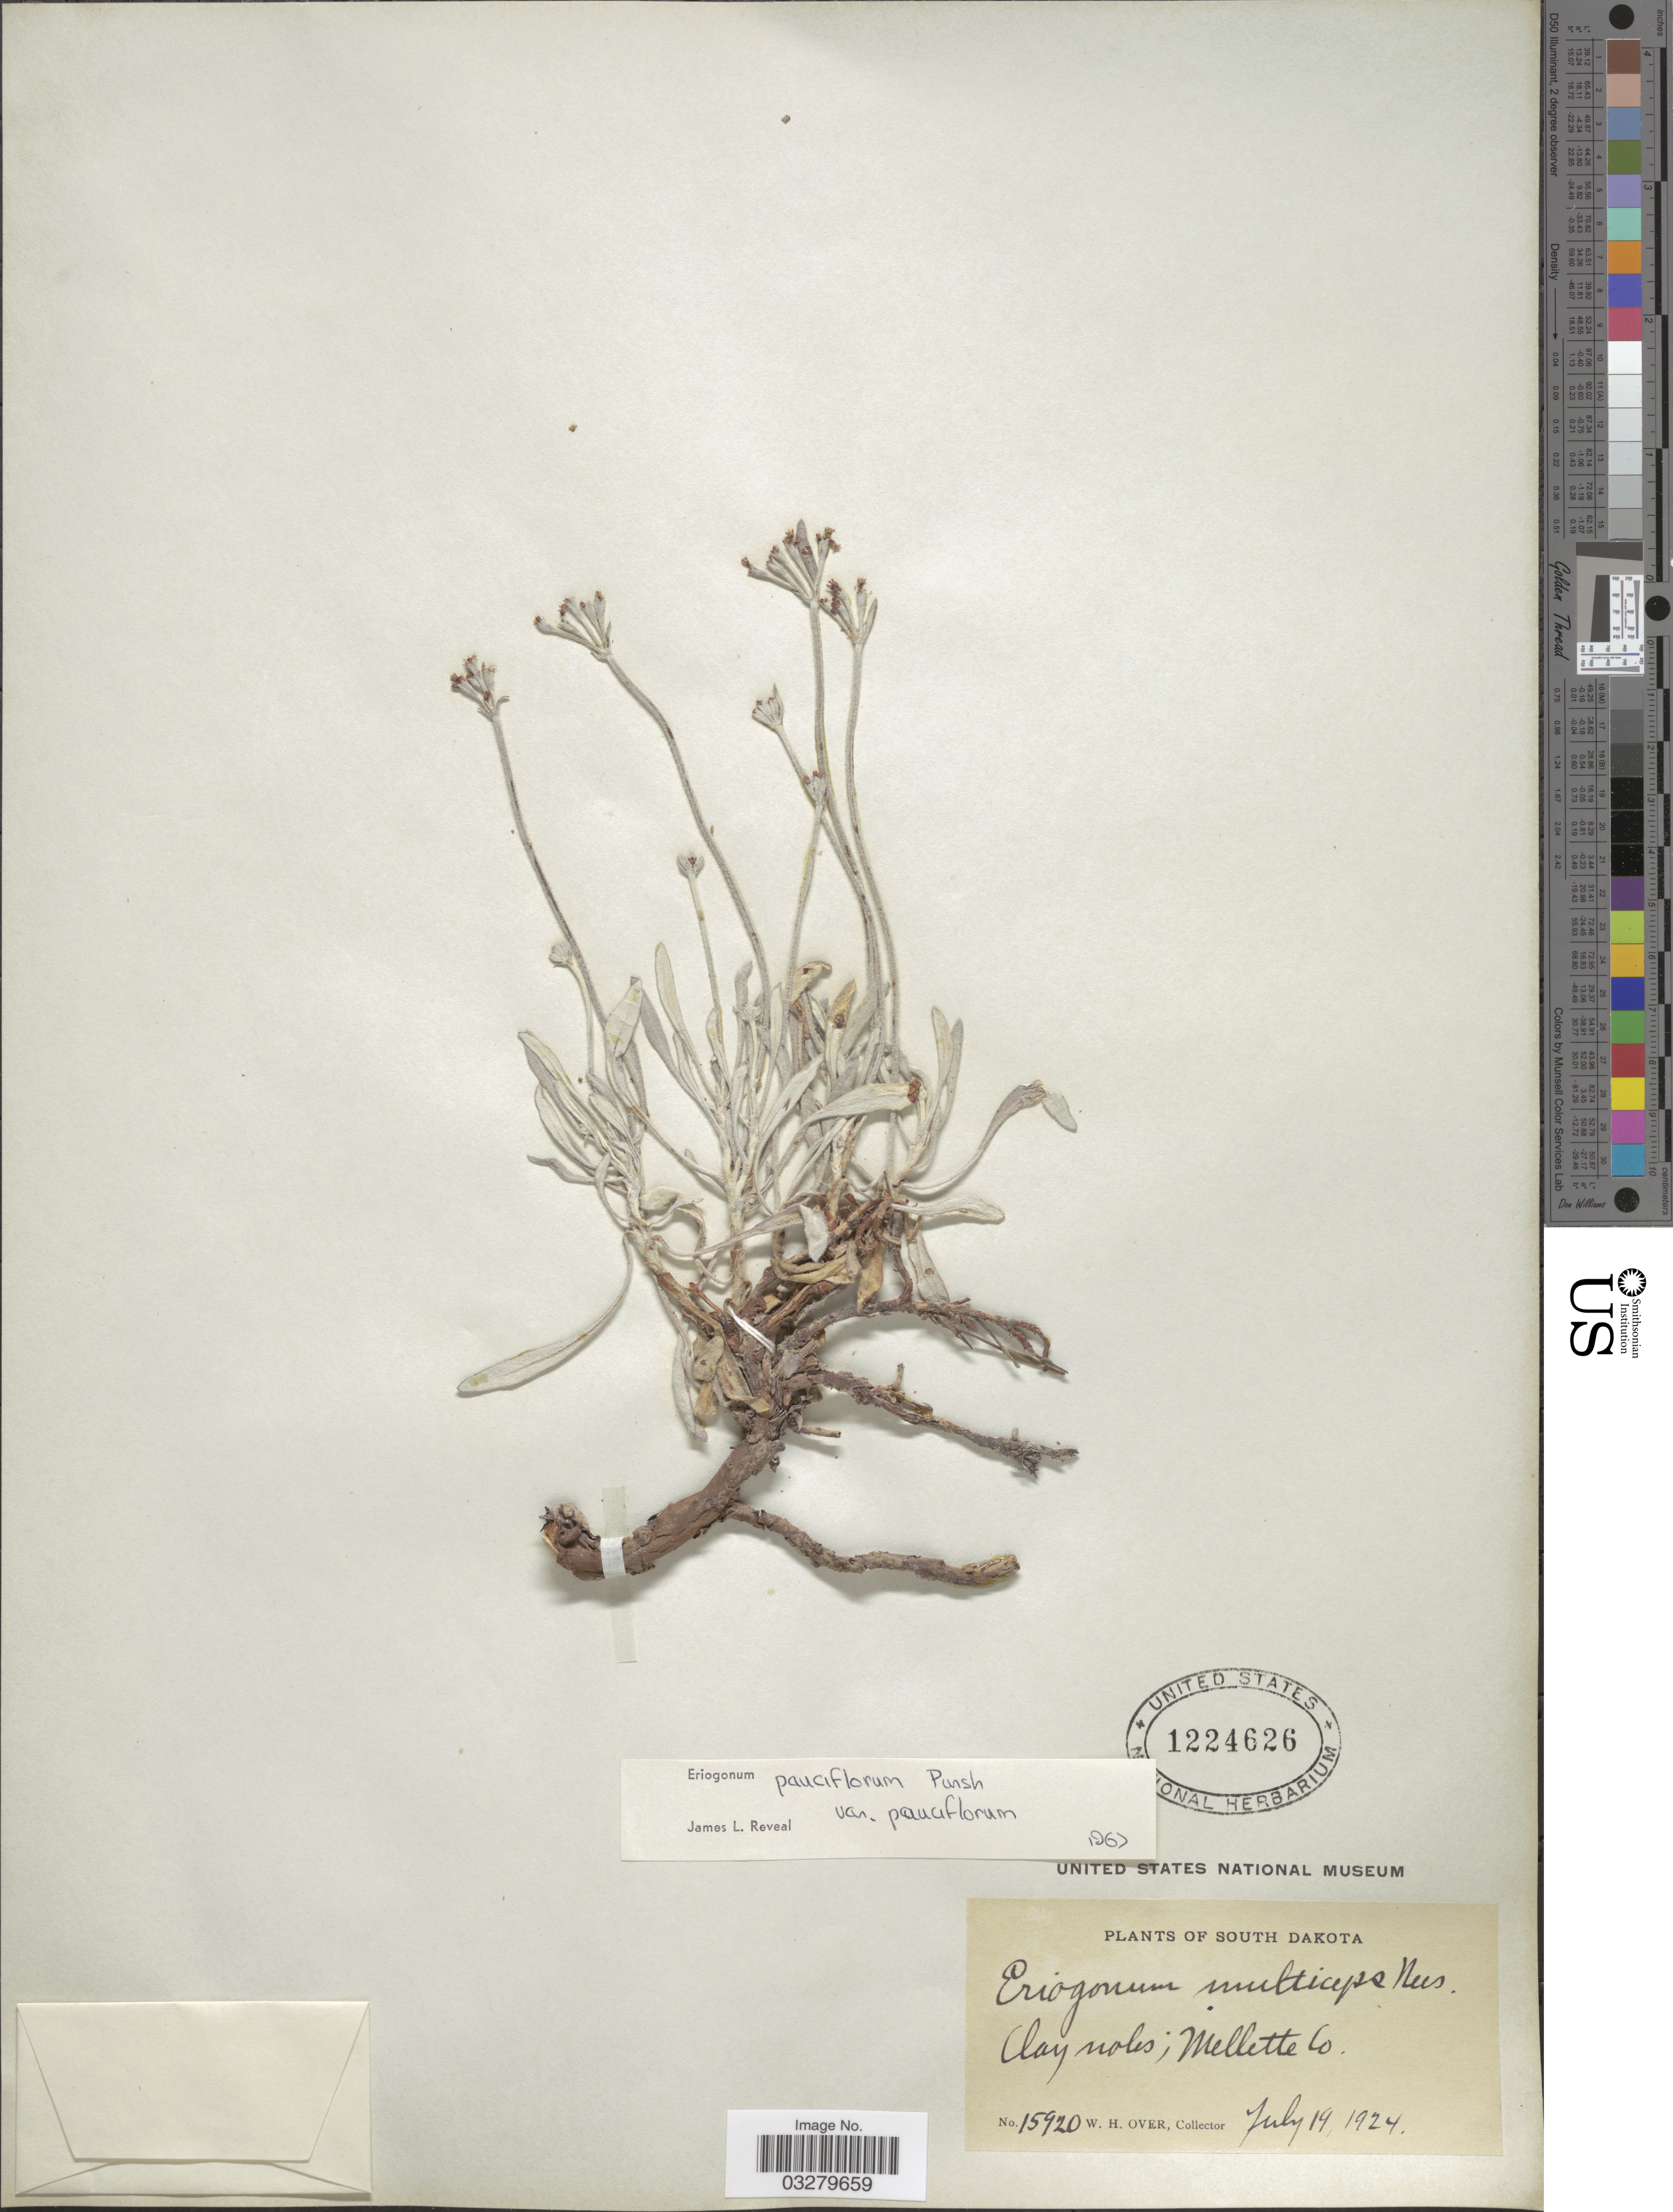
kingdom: Plantae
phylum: Tracheophyta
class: Magnoliopsida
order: Caryophyllales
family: Polygonaceae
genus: Eriogonum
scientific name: Eriogonum pauciflorum var. pauciflorum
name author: Pursh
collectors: W. Over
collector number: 15920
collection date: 1924-07-19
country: United States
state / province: South Dakota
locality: Mellette Co.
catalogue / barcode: US 1224626